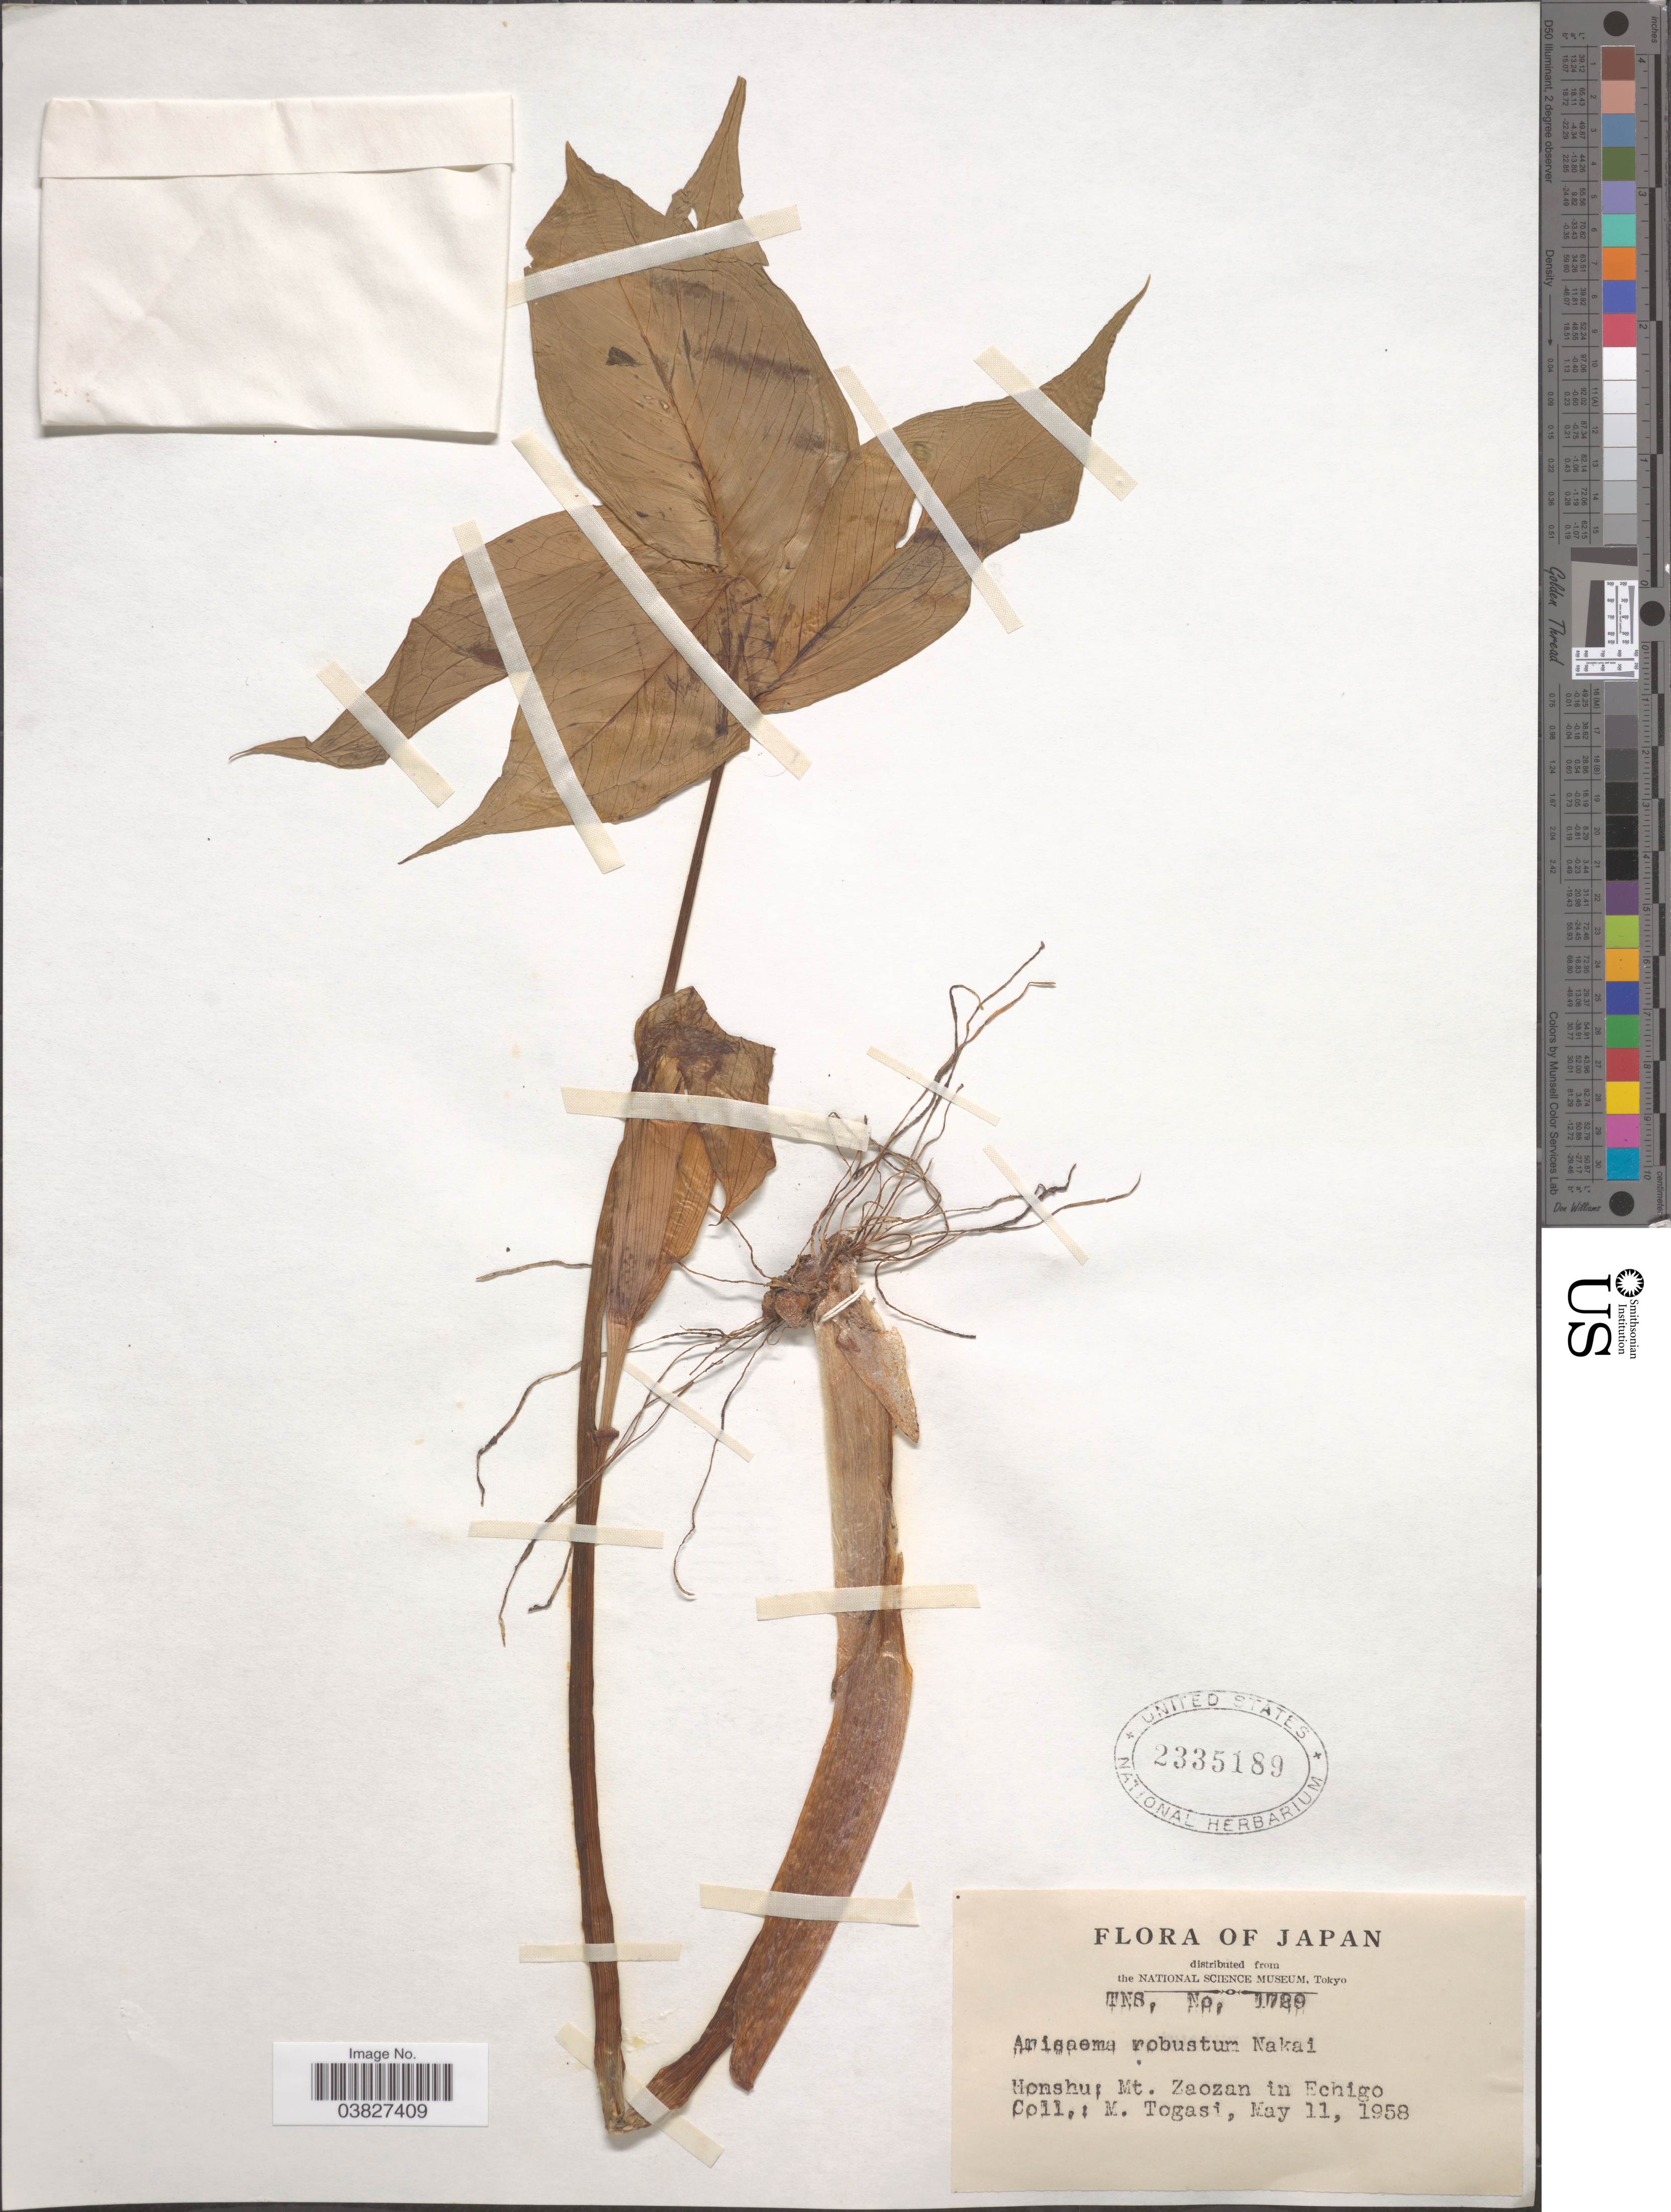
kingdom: Plantae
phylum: Tracheophyta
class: Liliopsida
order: Alismatales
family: Araceae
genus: Arisaema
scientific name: Arisaema robustum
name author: (Engl.) Nakai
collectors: M. Togasi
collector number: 1729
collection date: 1958-05-11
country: Japan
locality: Honshu: Mt. Zaozan in Echigo.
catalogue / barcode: US 2335189